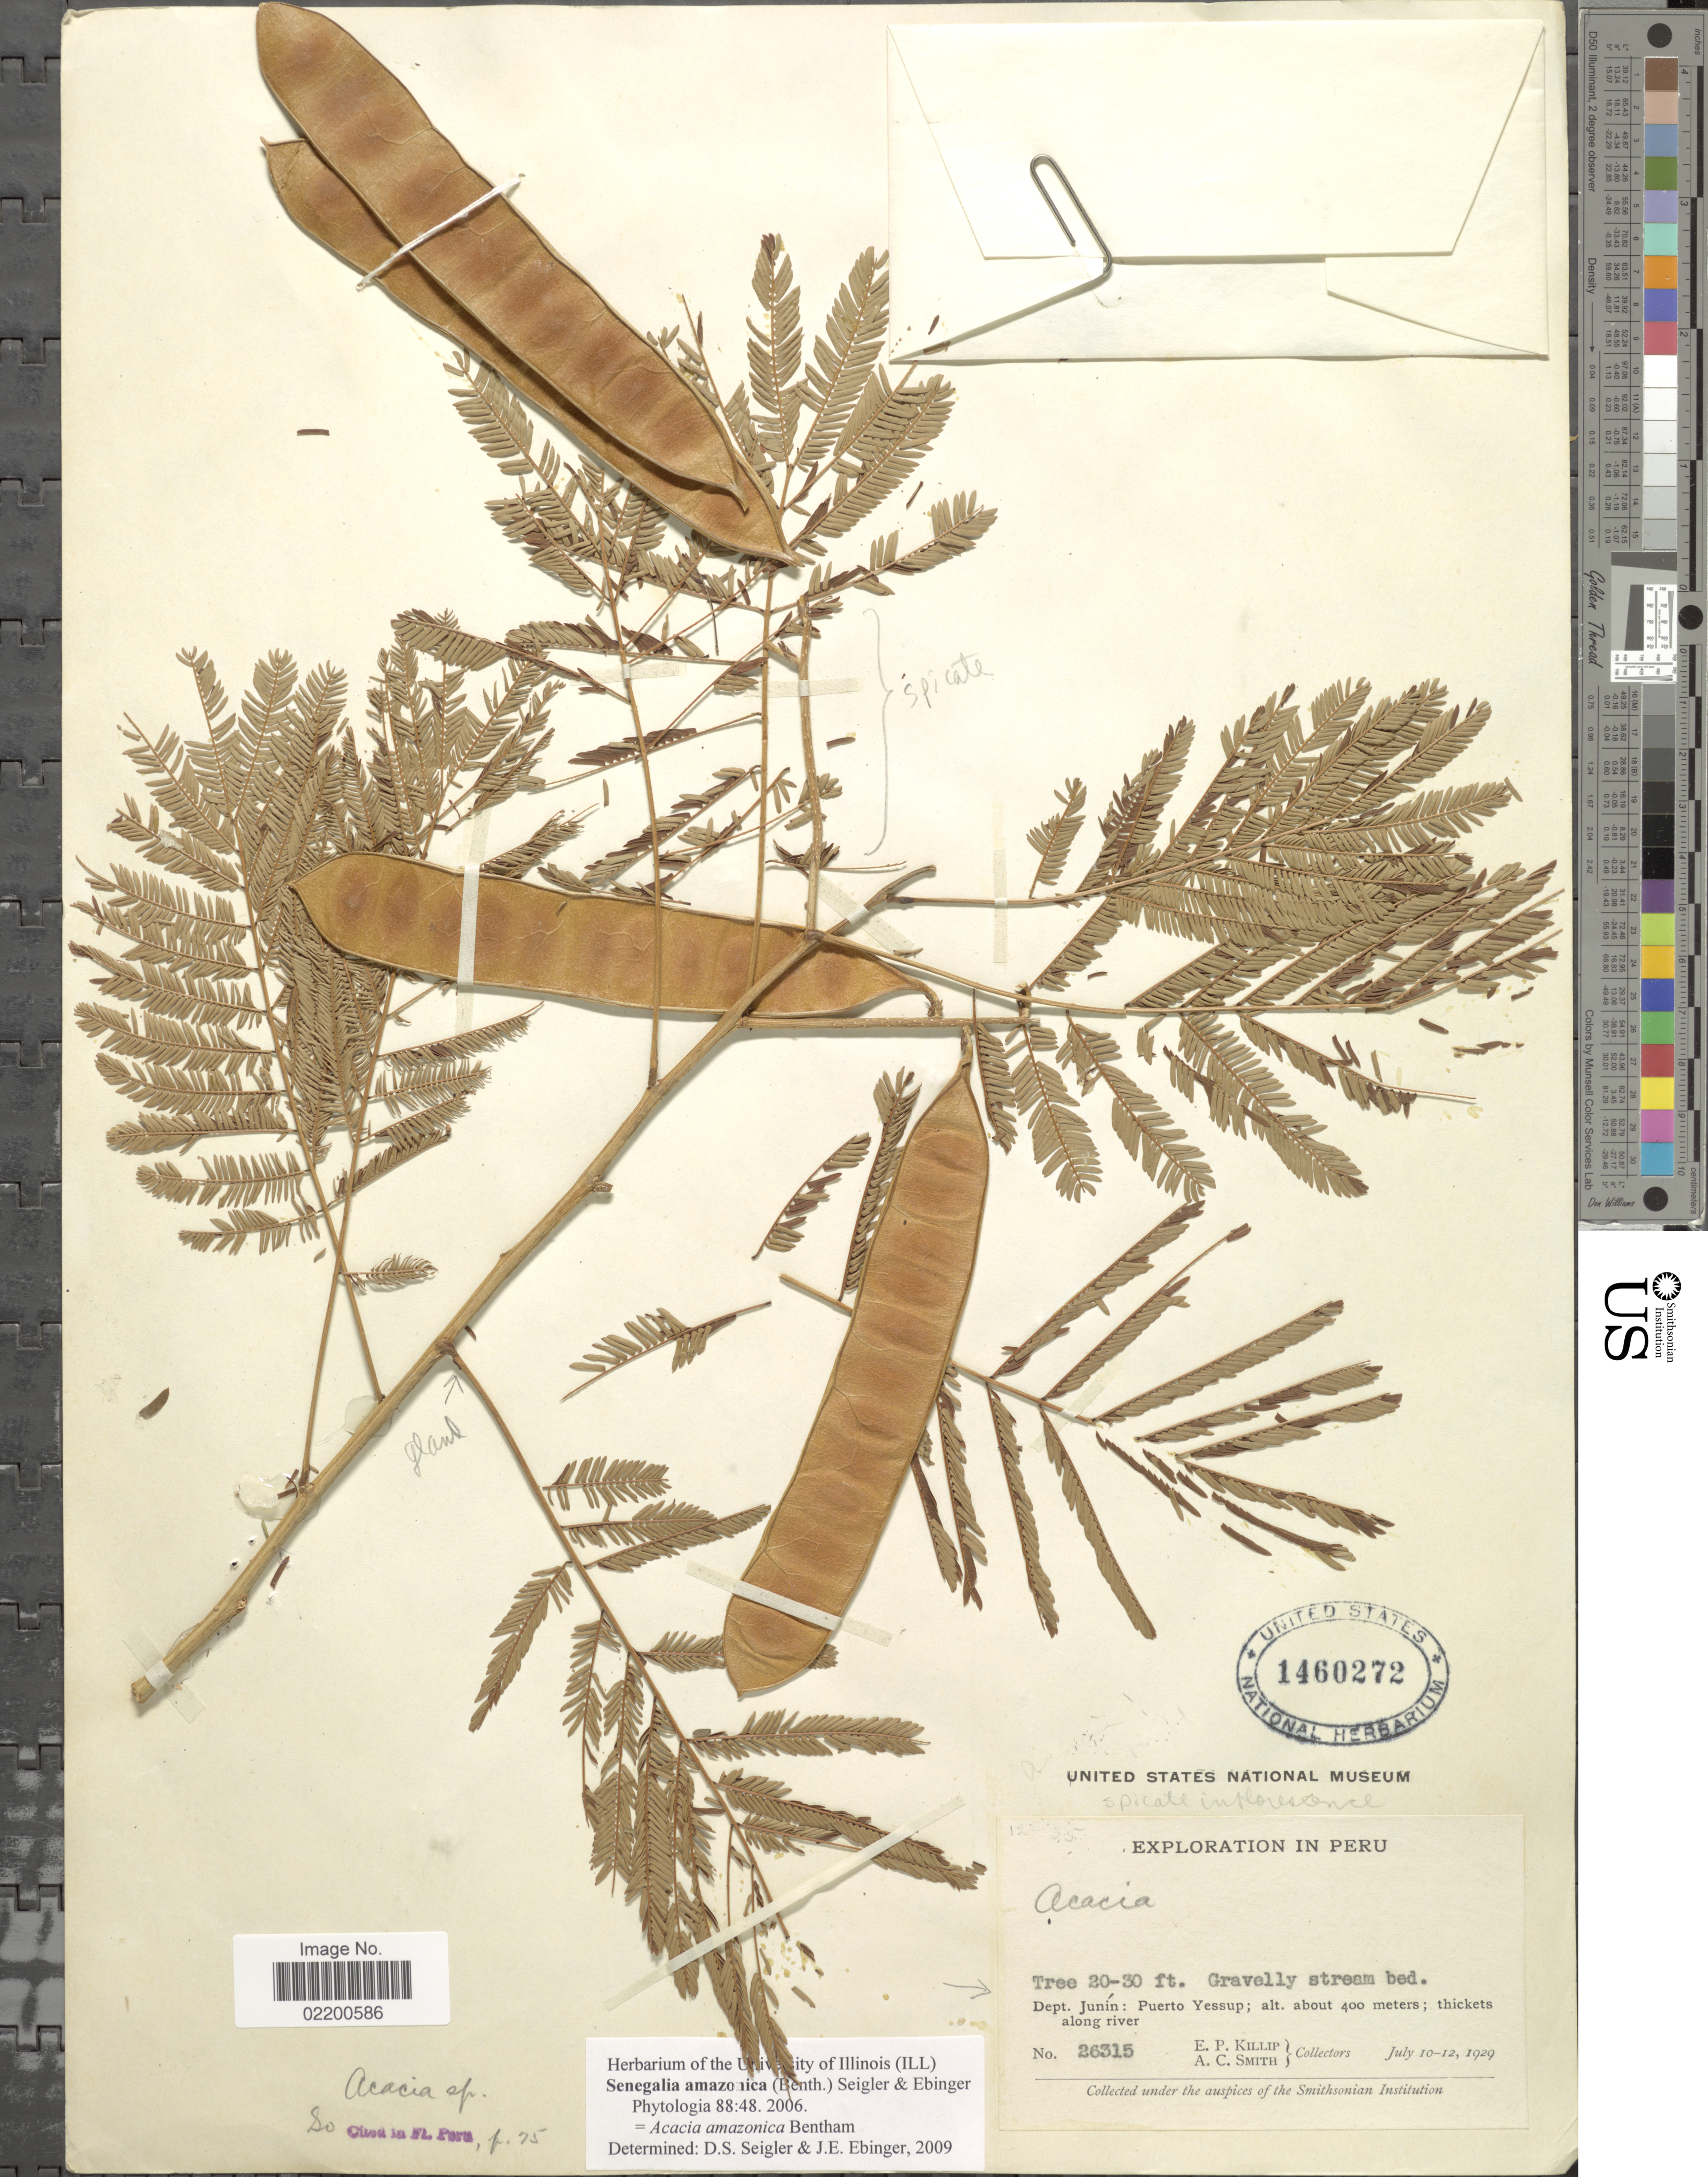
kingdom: Plantae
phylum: Tracheophyta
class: Magnoliopsida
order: Fabales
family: Fabaceae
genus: Senegalia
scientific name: Senegalia amazonica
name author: Seigler & Ebinger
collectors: E. P. Killip & A. C. Smith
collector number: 26315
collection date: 1929-07-10/1929-07-12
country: Peru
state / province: Junín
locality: Dept. Junin: Puerto Yessup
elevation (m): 400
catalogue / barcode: US 1460272